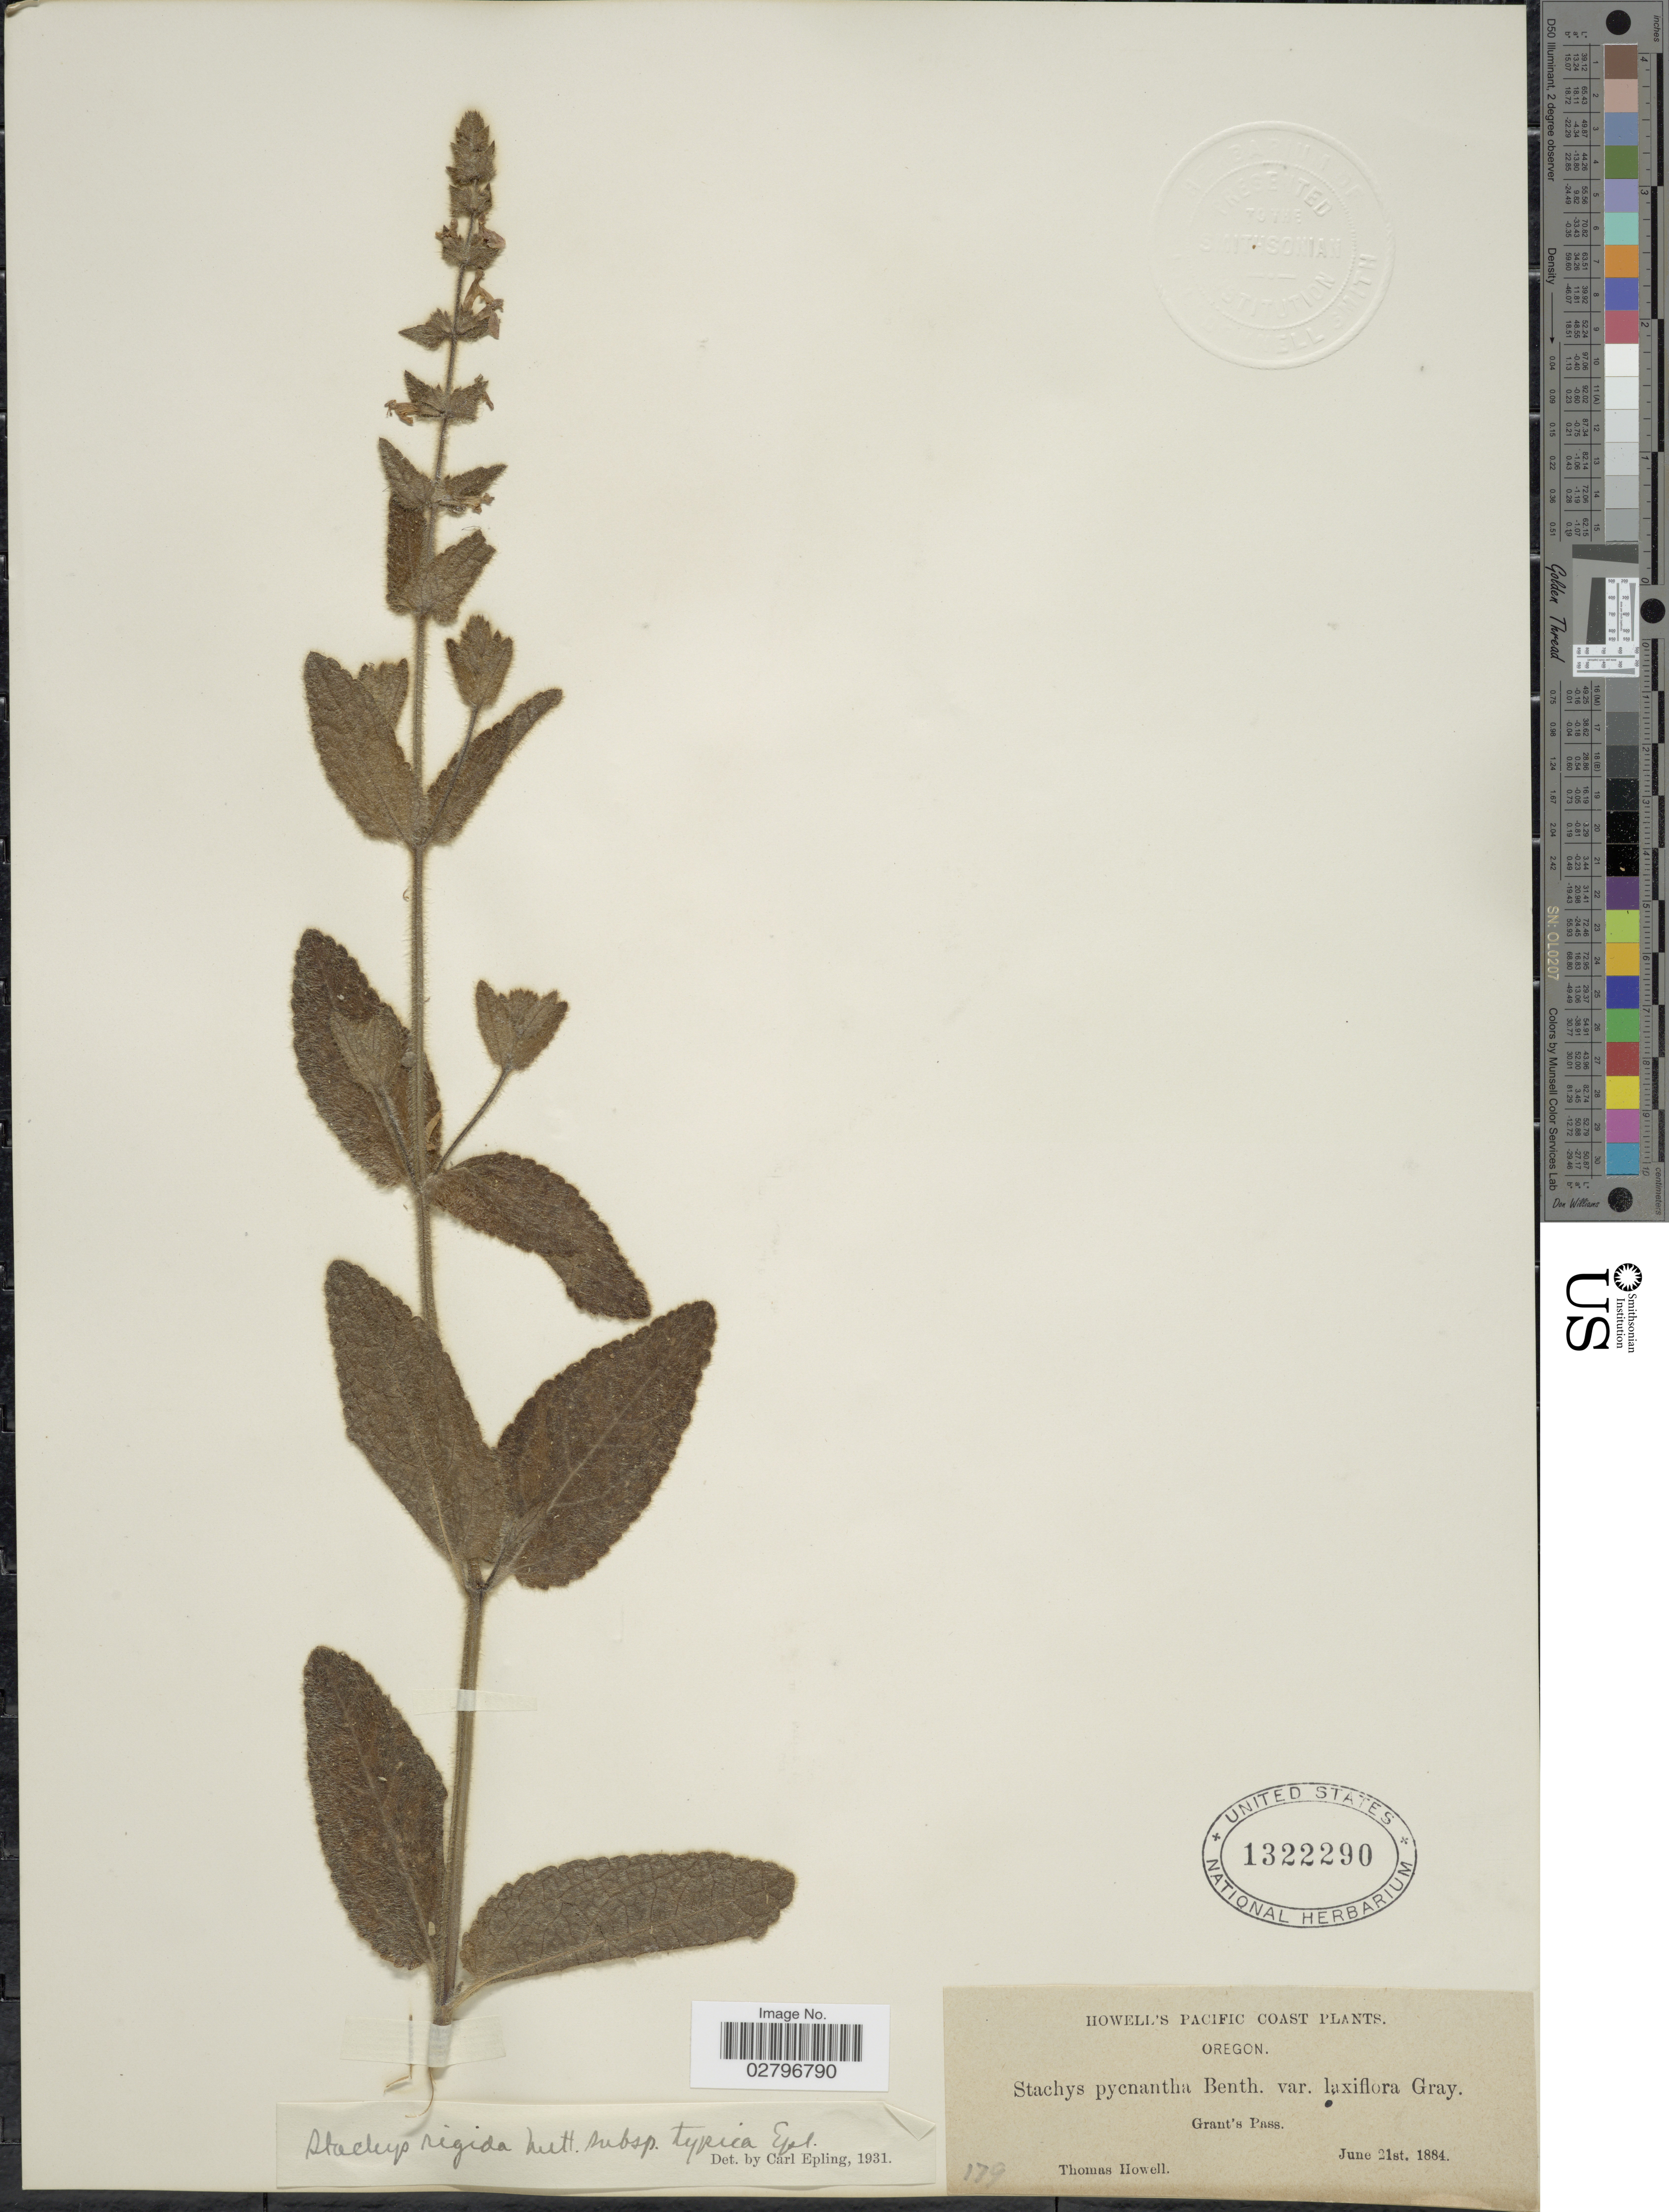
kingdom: Plantae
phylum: Tracheophyta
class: Magnoliopsida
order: Lamiales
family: Lamiaceae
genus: Stachys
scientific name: Stachys rigida subsp. typica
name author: Epling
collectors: T. Howell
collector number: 179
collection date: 1884-06-21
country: United States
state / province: Oregon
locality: Howell's Pacific Coast, Grant's Pass.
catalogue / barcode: US 1322290